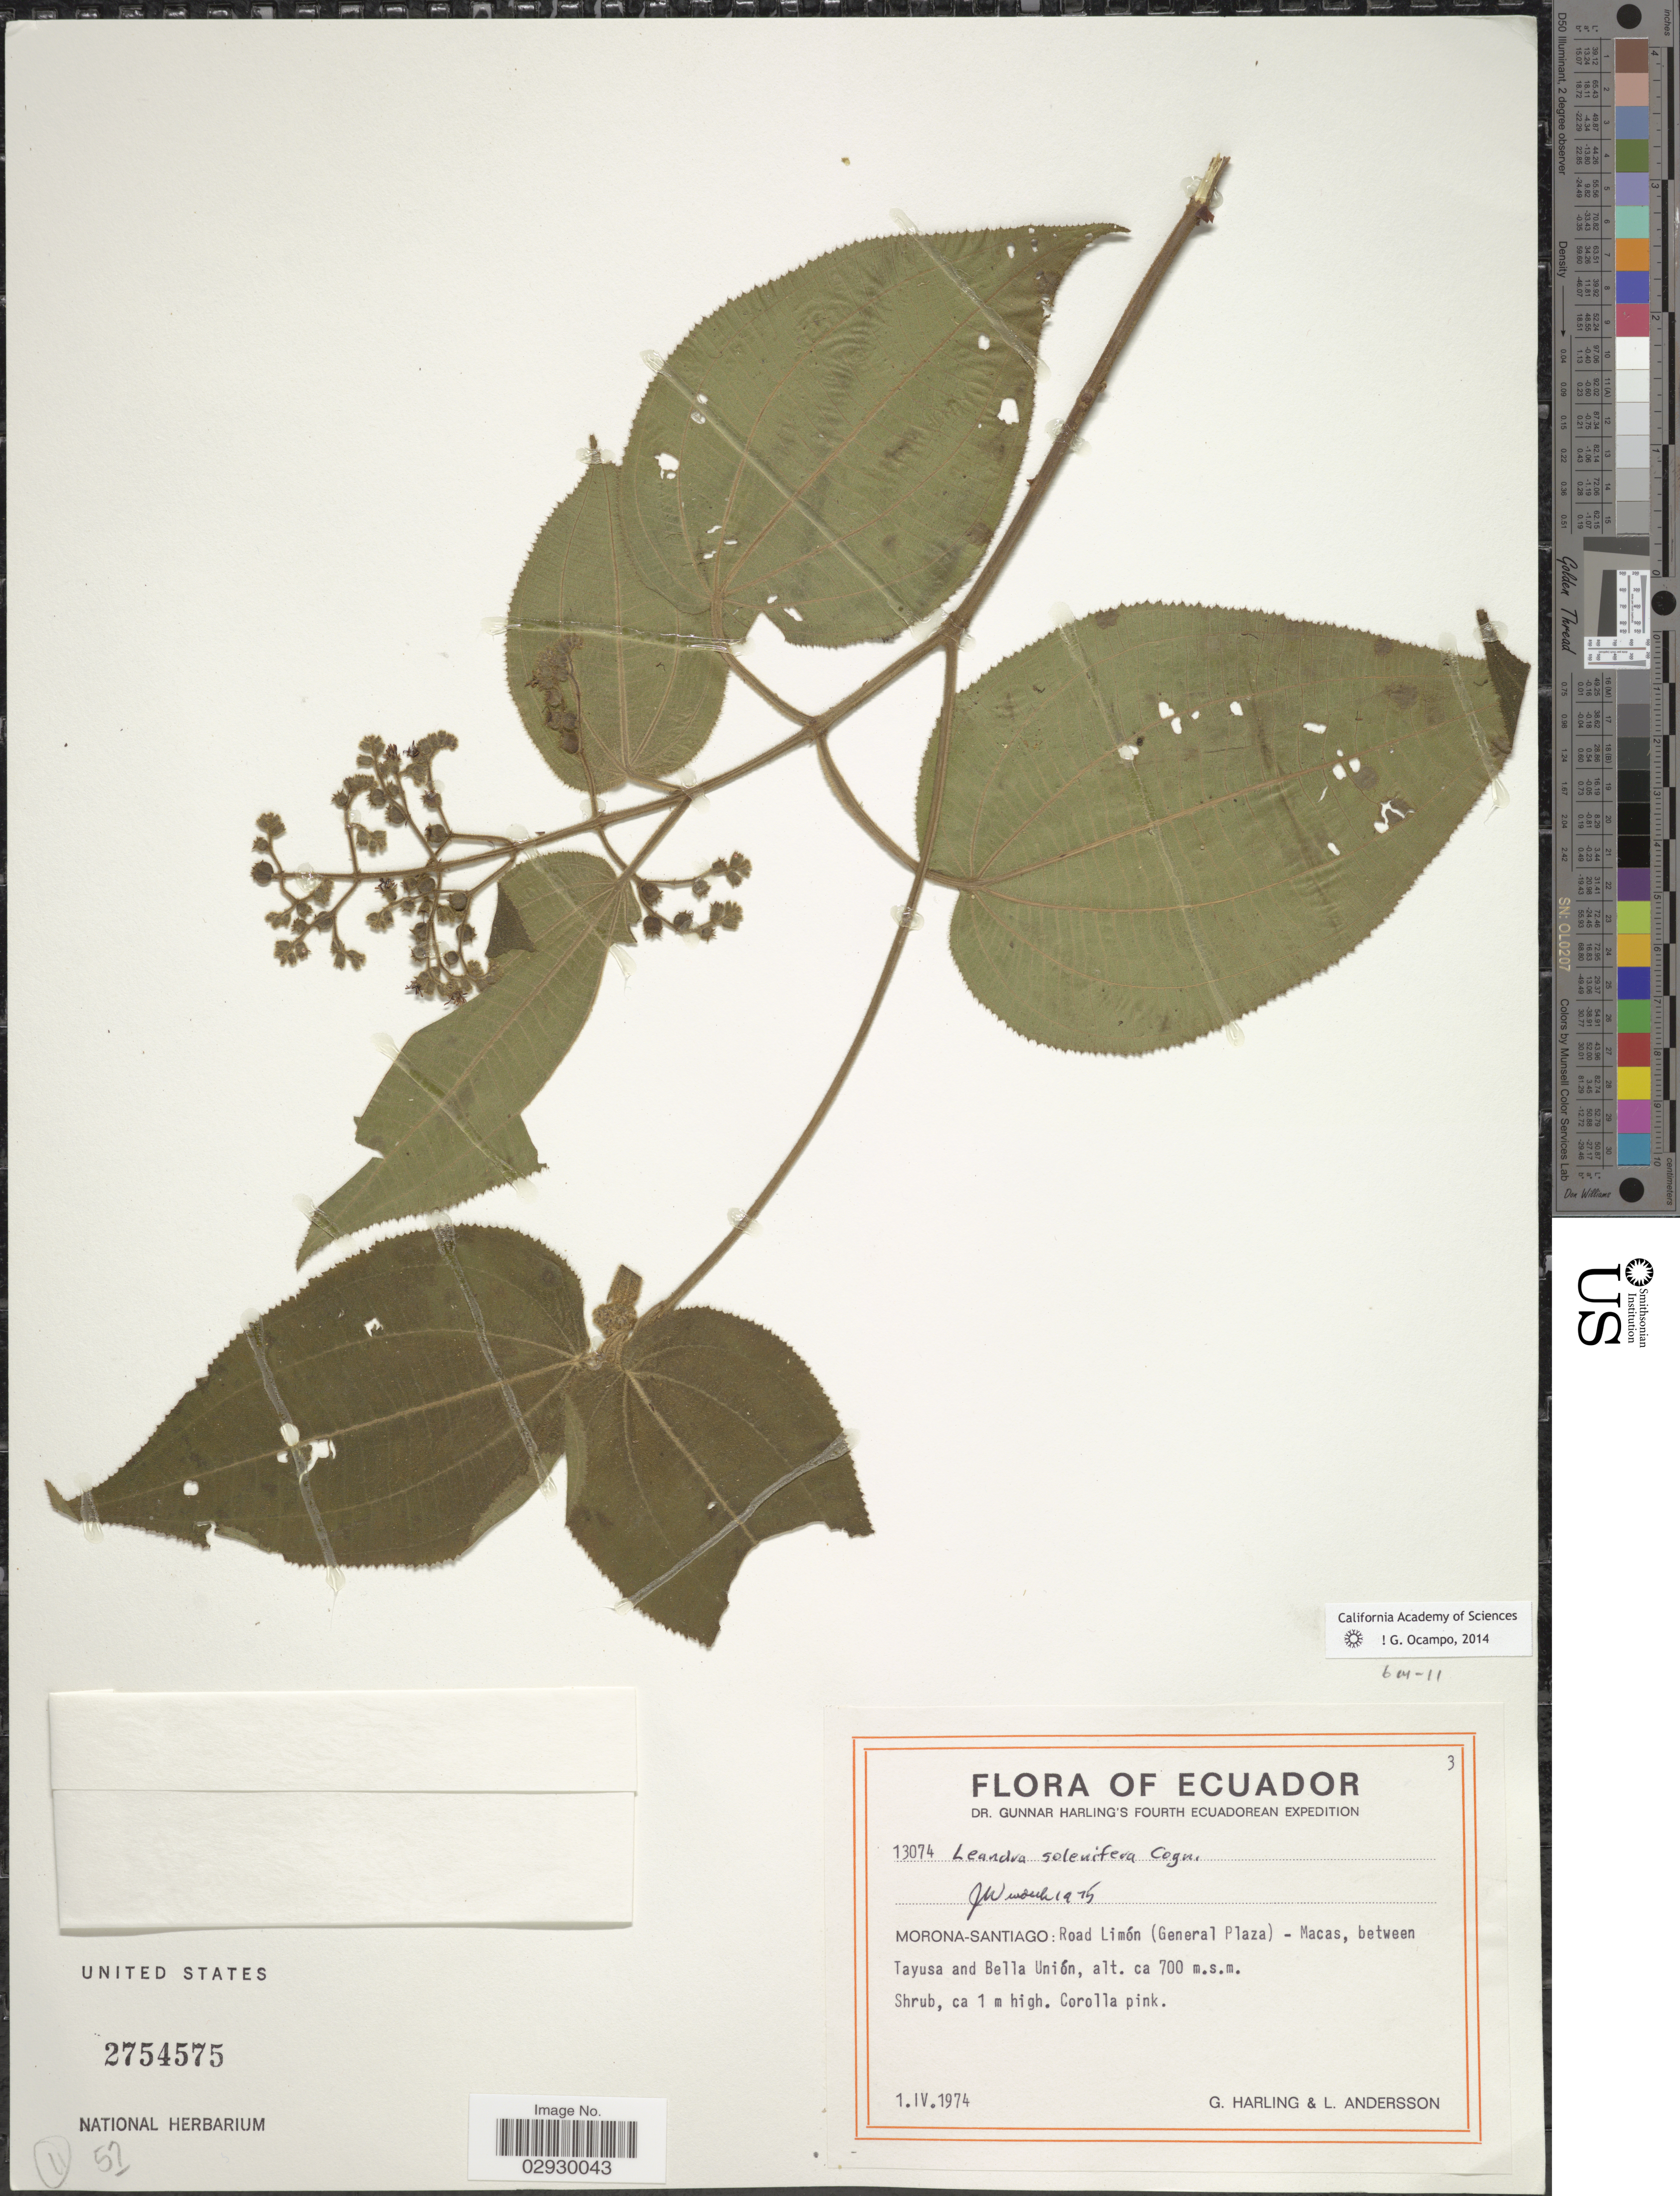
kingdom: Plantae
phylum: Tracheophyta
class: Magnoliopsida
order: Myrtales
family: Melastomataceae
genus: Leandra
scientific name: Leandra solenifera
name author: Cogn.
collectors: G. Harling & L. Andersson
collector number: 13074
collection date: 1974-04-01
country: Ecuador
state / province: Morona-Santiago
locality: Road Limón (General Plaza) - Macas, between Tayusa and Bella Unión.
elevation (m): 700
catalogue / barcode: US 2754575